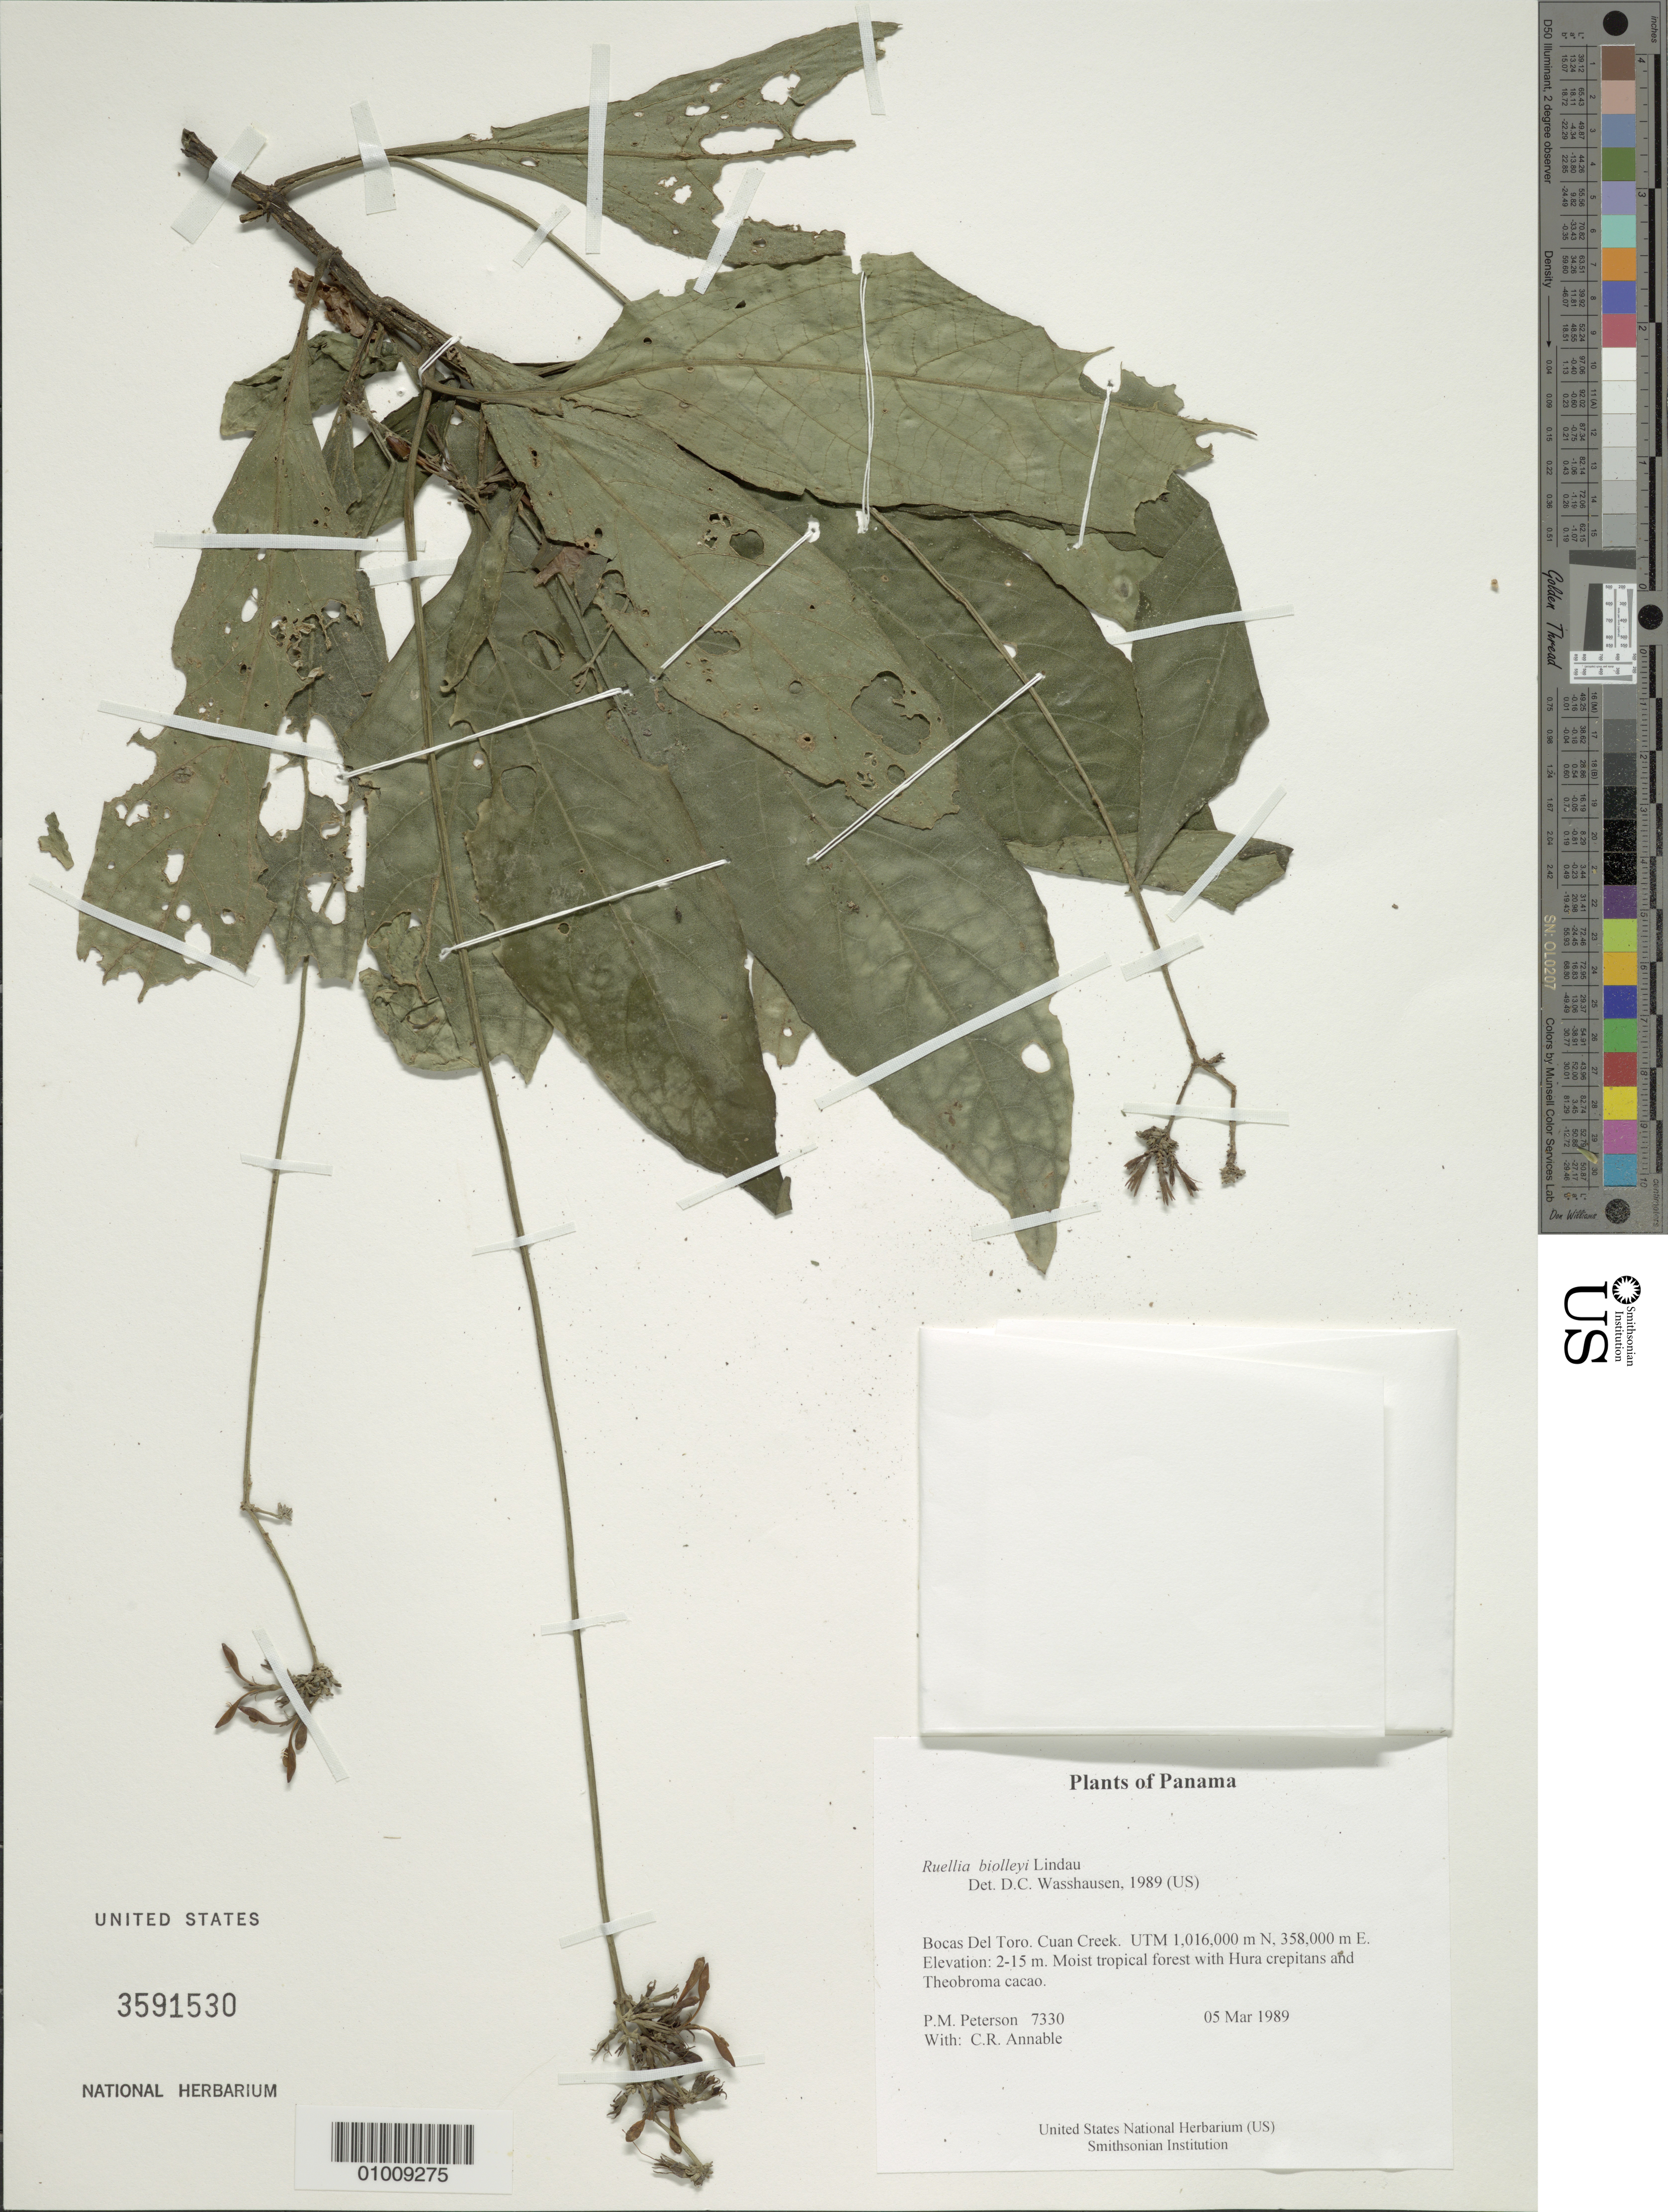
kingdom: Plantae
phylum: Tracheophyta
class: Magnoliopsida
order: Lamiales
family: Acanthaceae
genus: Ruellia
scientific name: Ruellia biolleyi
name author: Lindau in Pittier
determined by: Wasshausen, Dieter C., (BOT), Smithsonian Institution - National Museum of Natural History (UNITED STATES)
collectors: P. M. Peterson & C. R. Annable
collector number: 07330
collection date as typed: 05 Mar 1989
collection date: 1989-03-05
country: Panama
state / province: Bocas del Toro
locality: Cuan Creek. UTM 1,016,000 m N, 358,000 m E.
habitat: Moist tropical forest with Hura crepitans and Theobroma cacao.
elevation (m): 2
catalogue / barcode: US 3591530